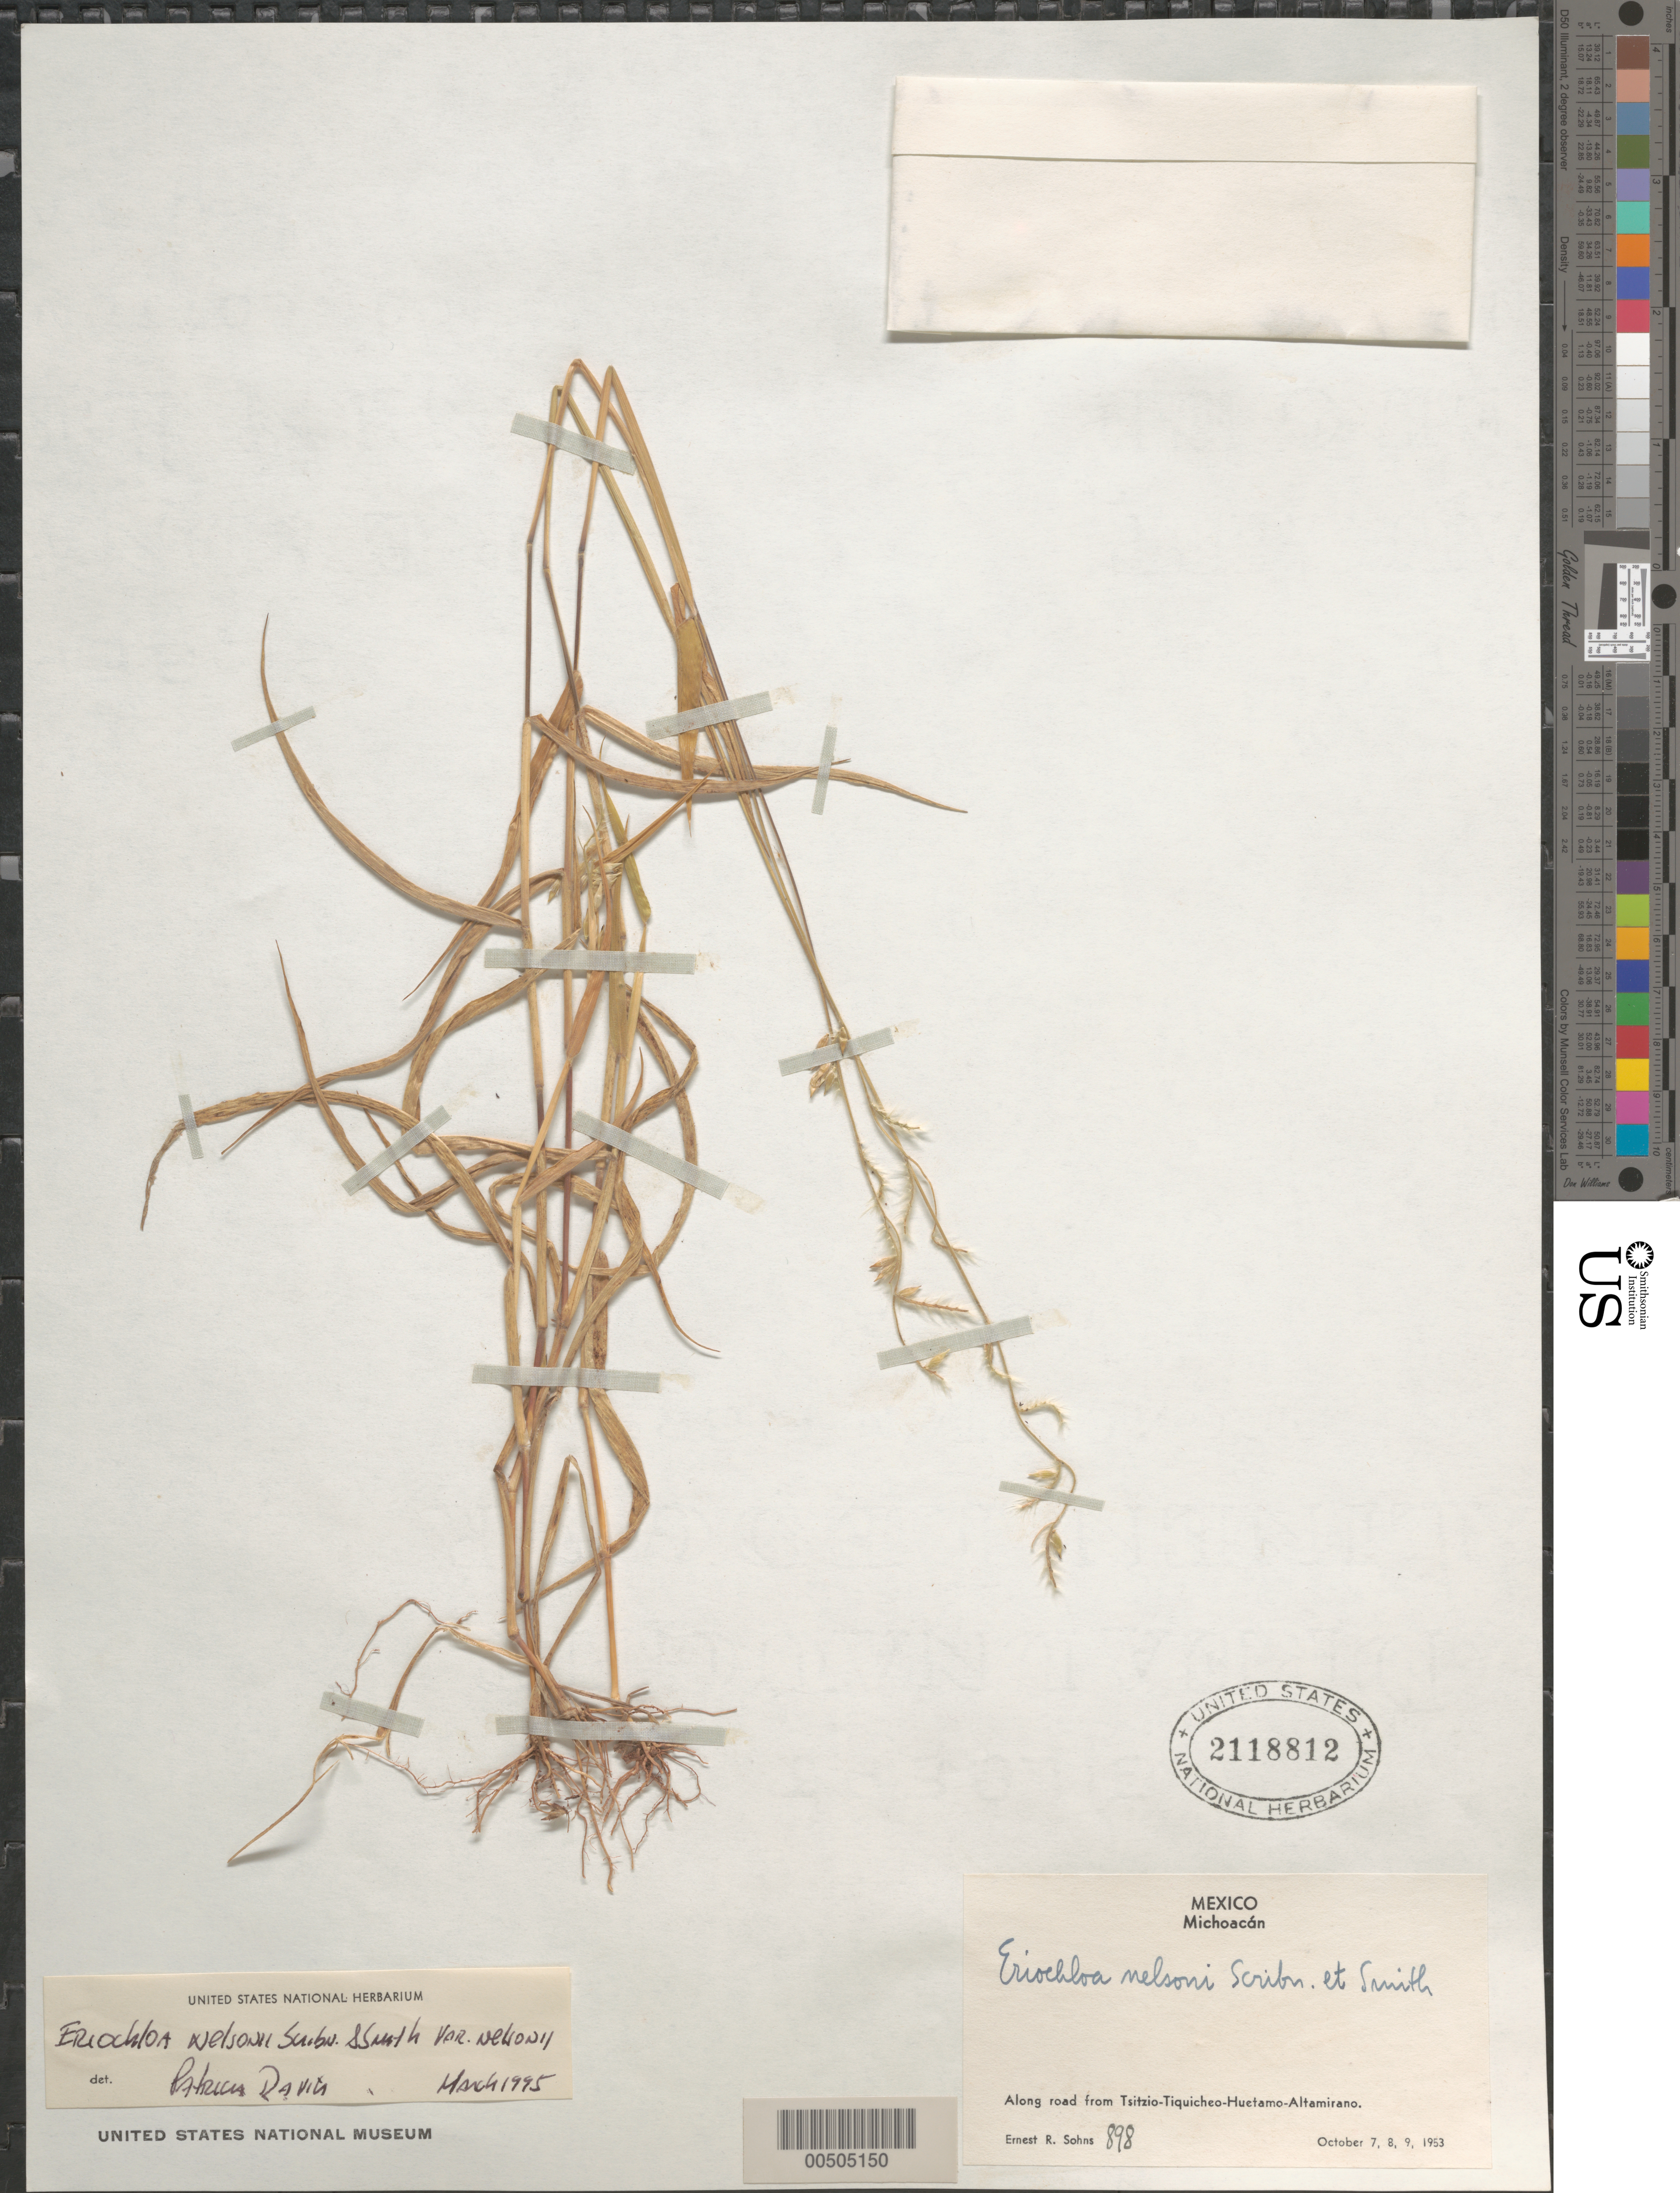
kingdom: Plantae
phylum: Tracheophyta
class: Liliopsida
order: Poales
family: Poaceae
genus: Eriochloa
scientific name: Eriochloa nelsonii var. nelsonii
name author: Scribn. & J.G. Sm.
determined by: Dávila, P. D.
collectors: E. R. Sohns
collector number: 898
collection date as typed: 7 Oct 1953 to 9 Oct 1953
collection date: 1953-10-07/1953-10-09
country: Mexico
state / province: Michoacán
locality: Along rd from Tsitzio-Tiquicheo-Huetamo-Altamirano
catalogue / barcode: US 2118812